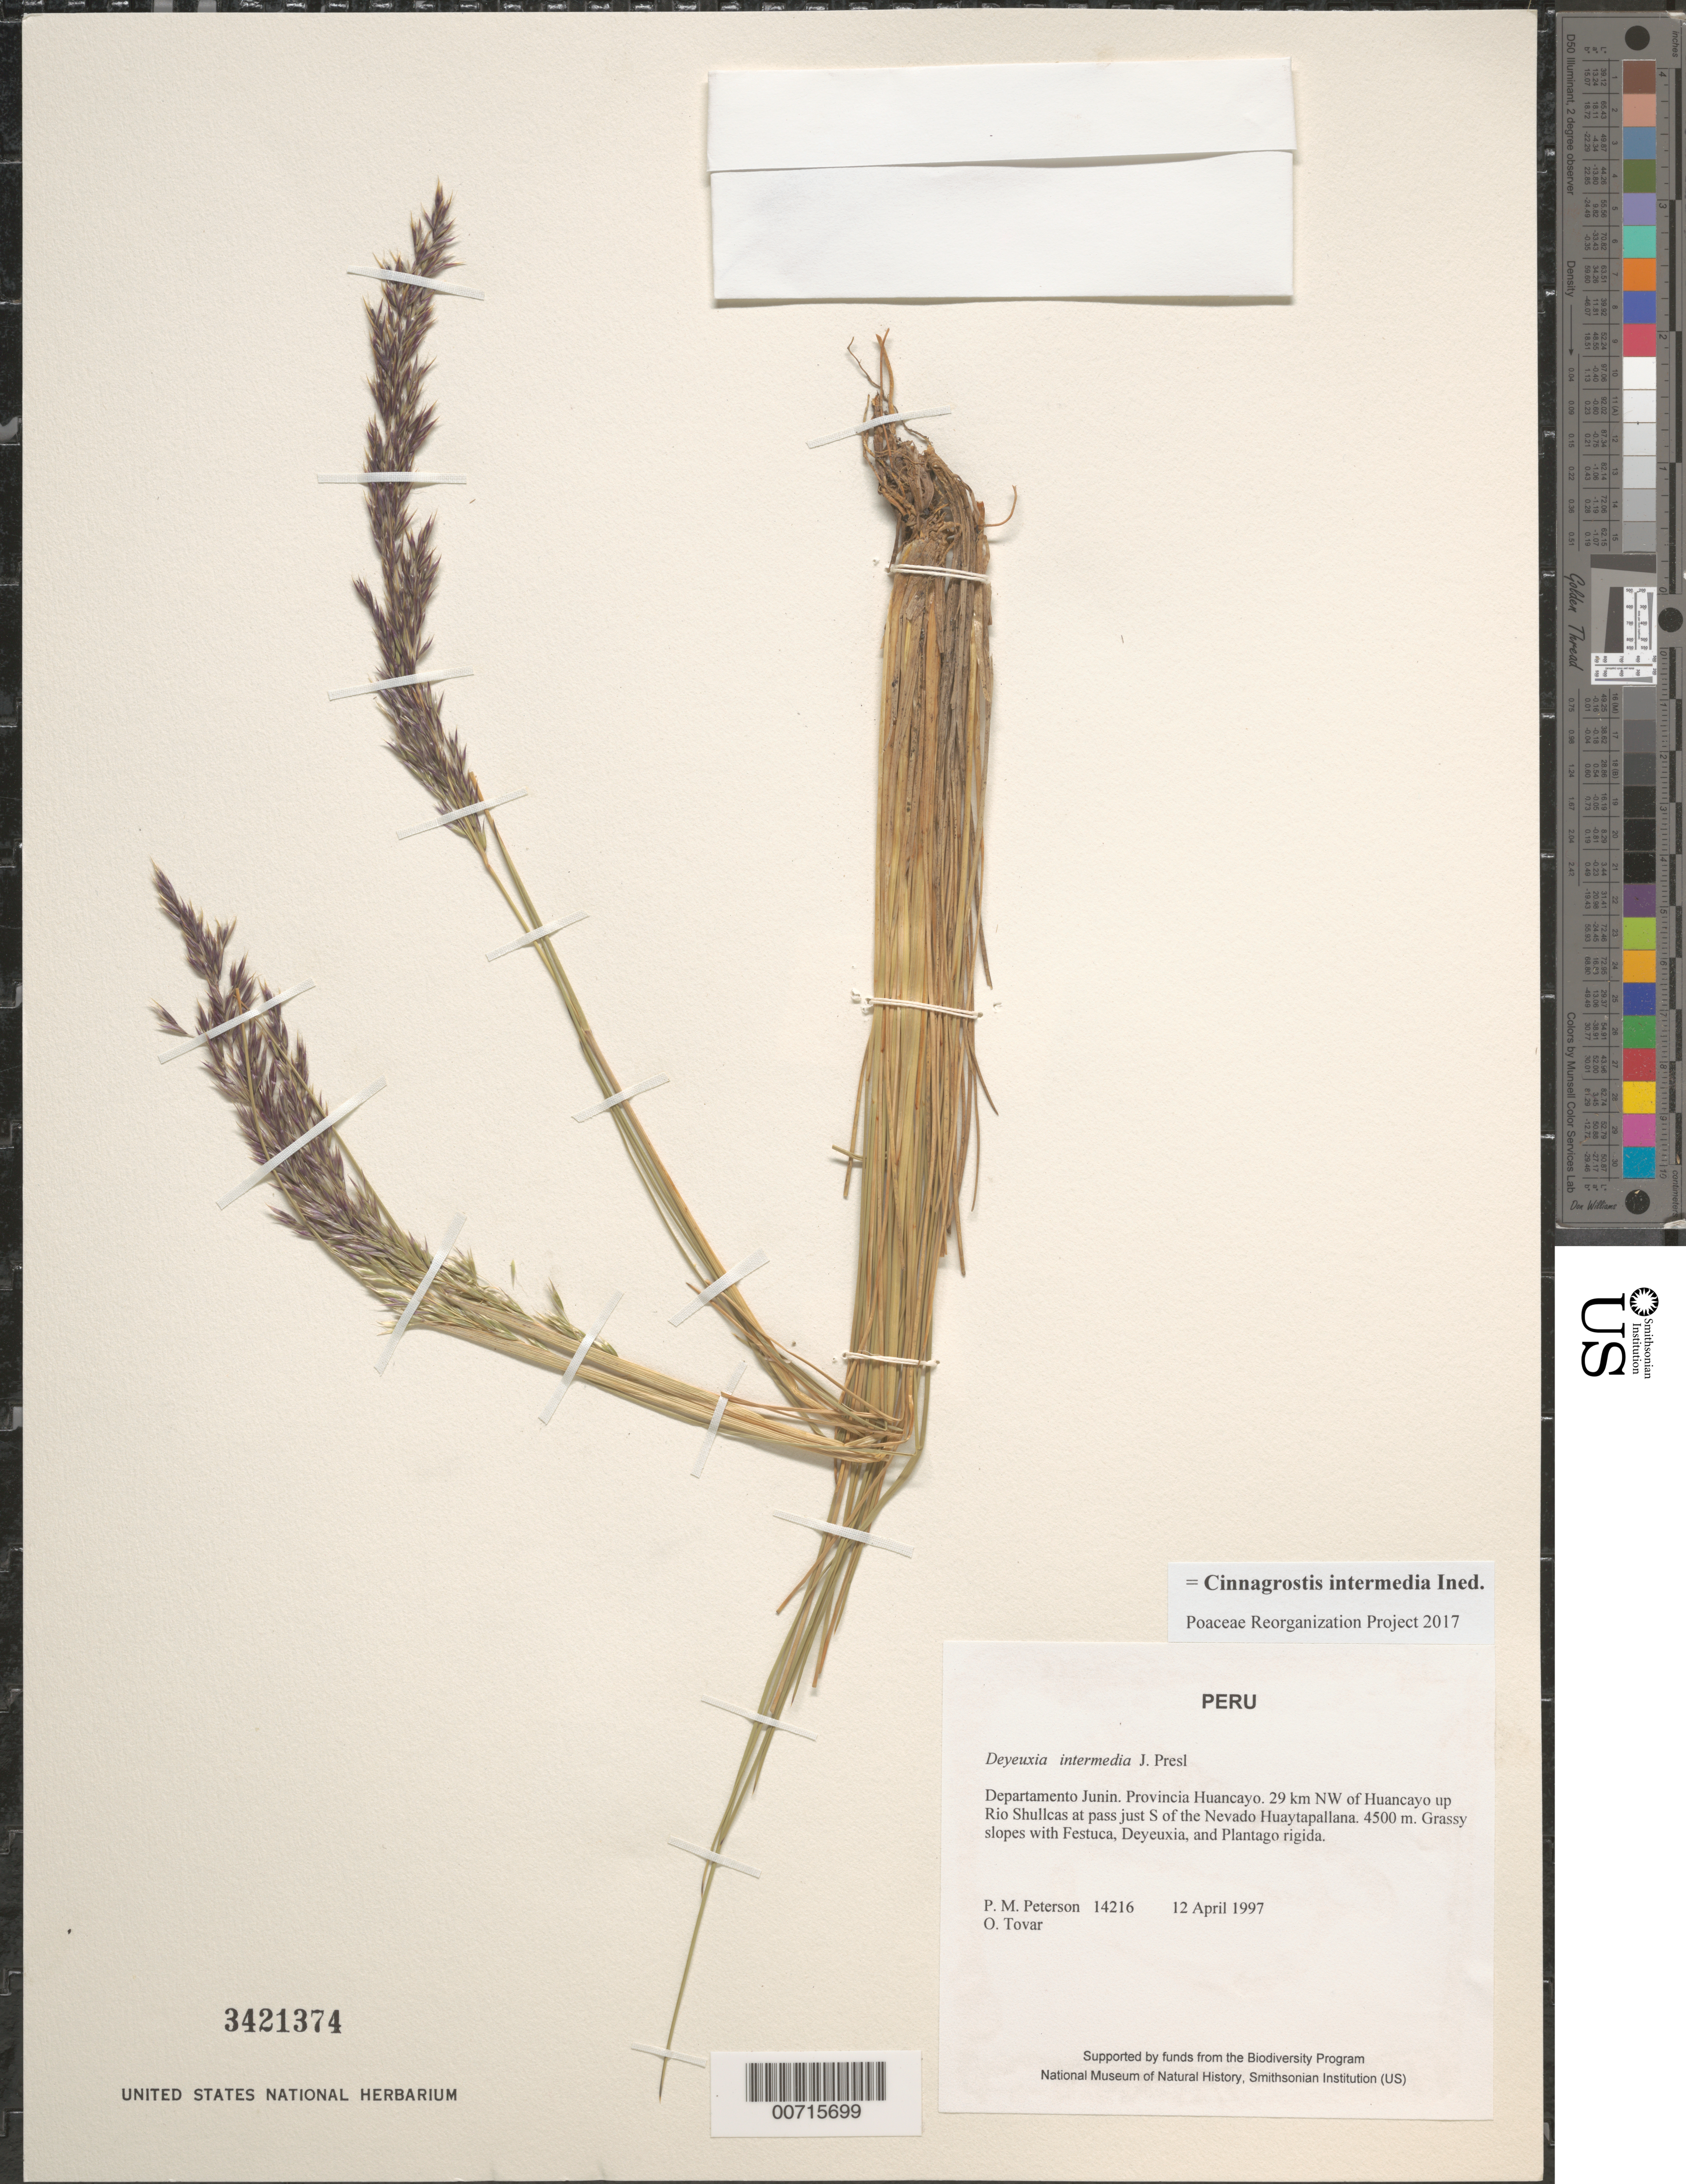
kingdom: Plantae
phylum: Tracheophyta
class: Liliopsida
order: Poales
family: Poaceae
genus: Cinnagrostis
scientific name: Cinnagrostis intermedia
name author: (J. Presl) P.M. Peterson et al.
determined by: Poaceae Reorganization Project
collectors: P. M. Peterson & Ó. Tovar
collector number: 14216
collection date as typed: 12 Apr 1997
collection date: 1997-04-12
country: Peru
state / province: Junín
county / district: Huancayo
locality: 29 km NW of Huancayo up Rio Shullcas at pass just S of the Nevado Huaytapallana.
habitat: Grassy slopes with Festuca, Deyeuxia, and Plantago rigida.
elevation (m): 4500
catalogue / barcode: US 3421374